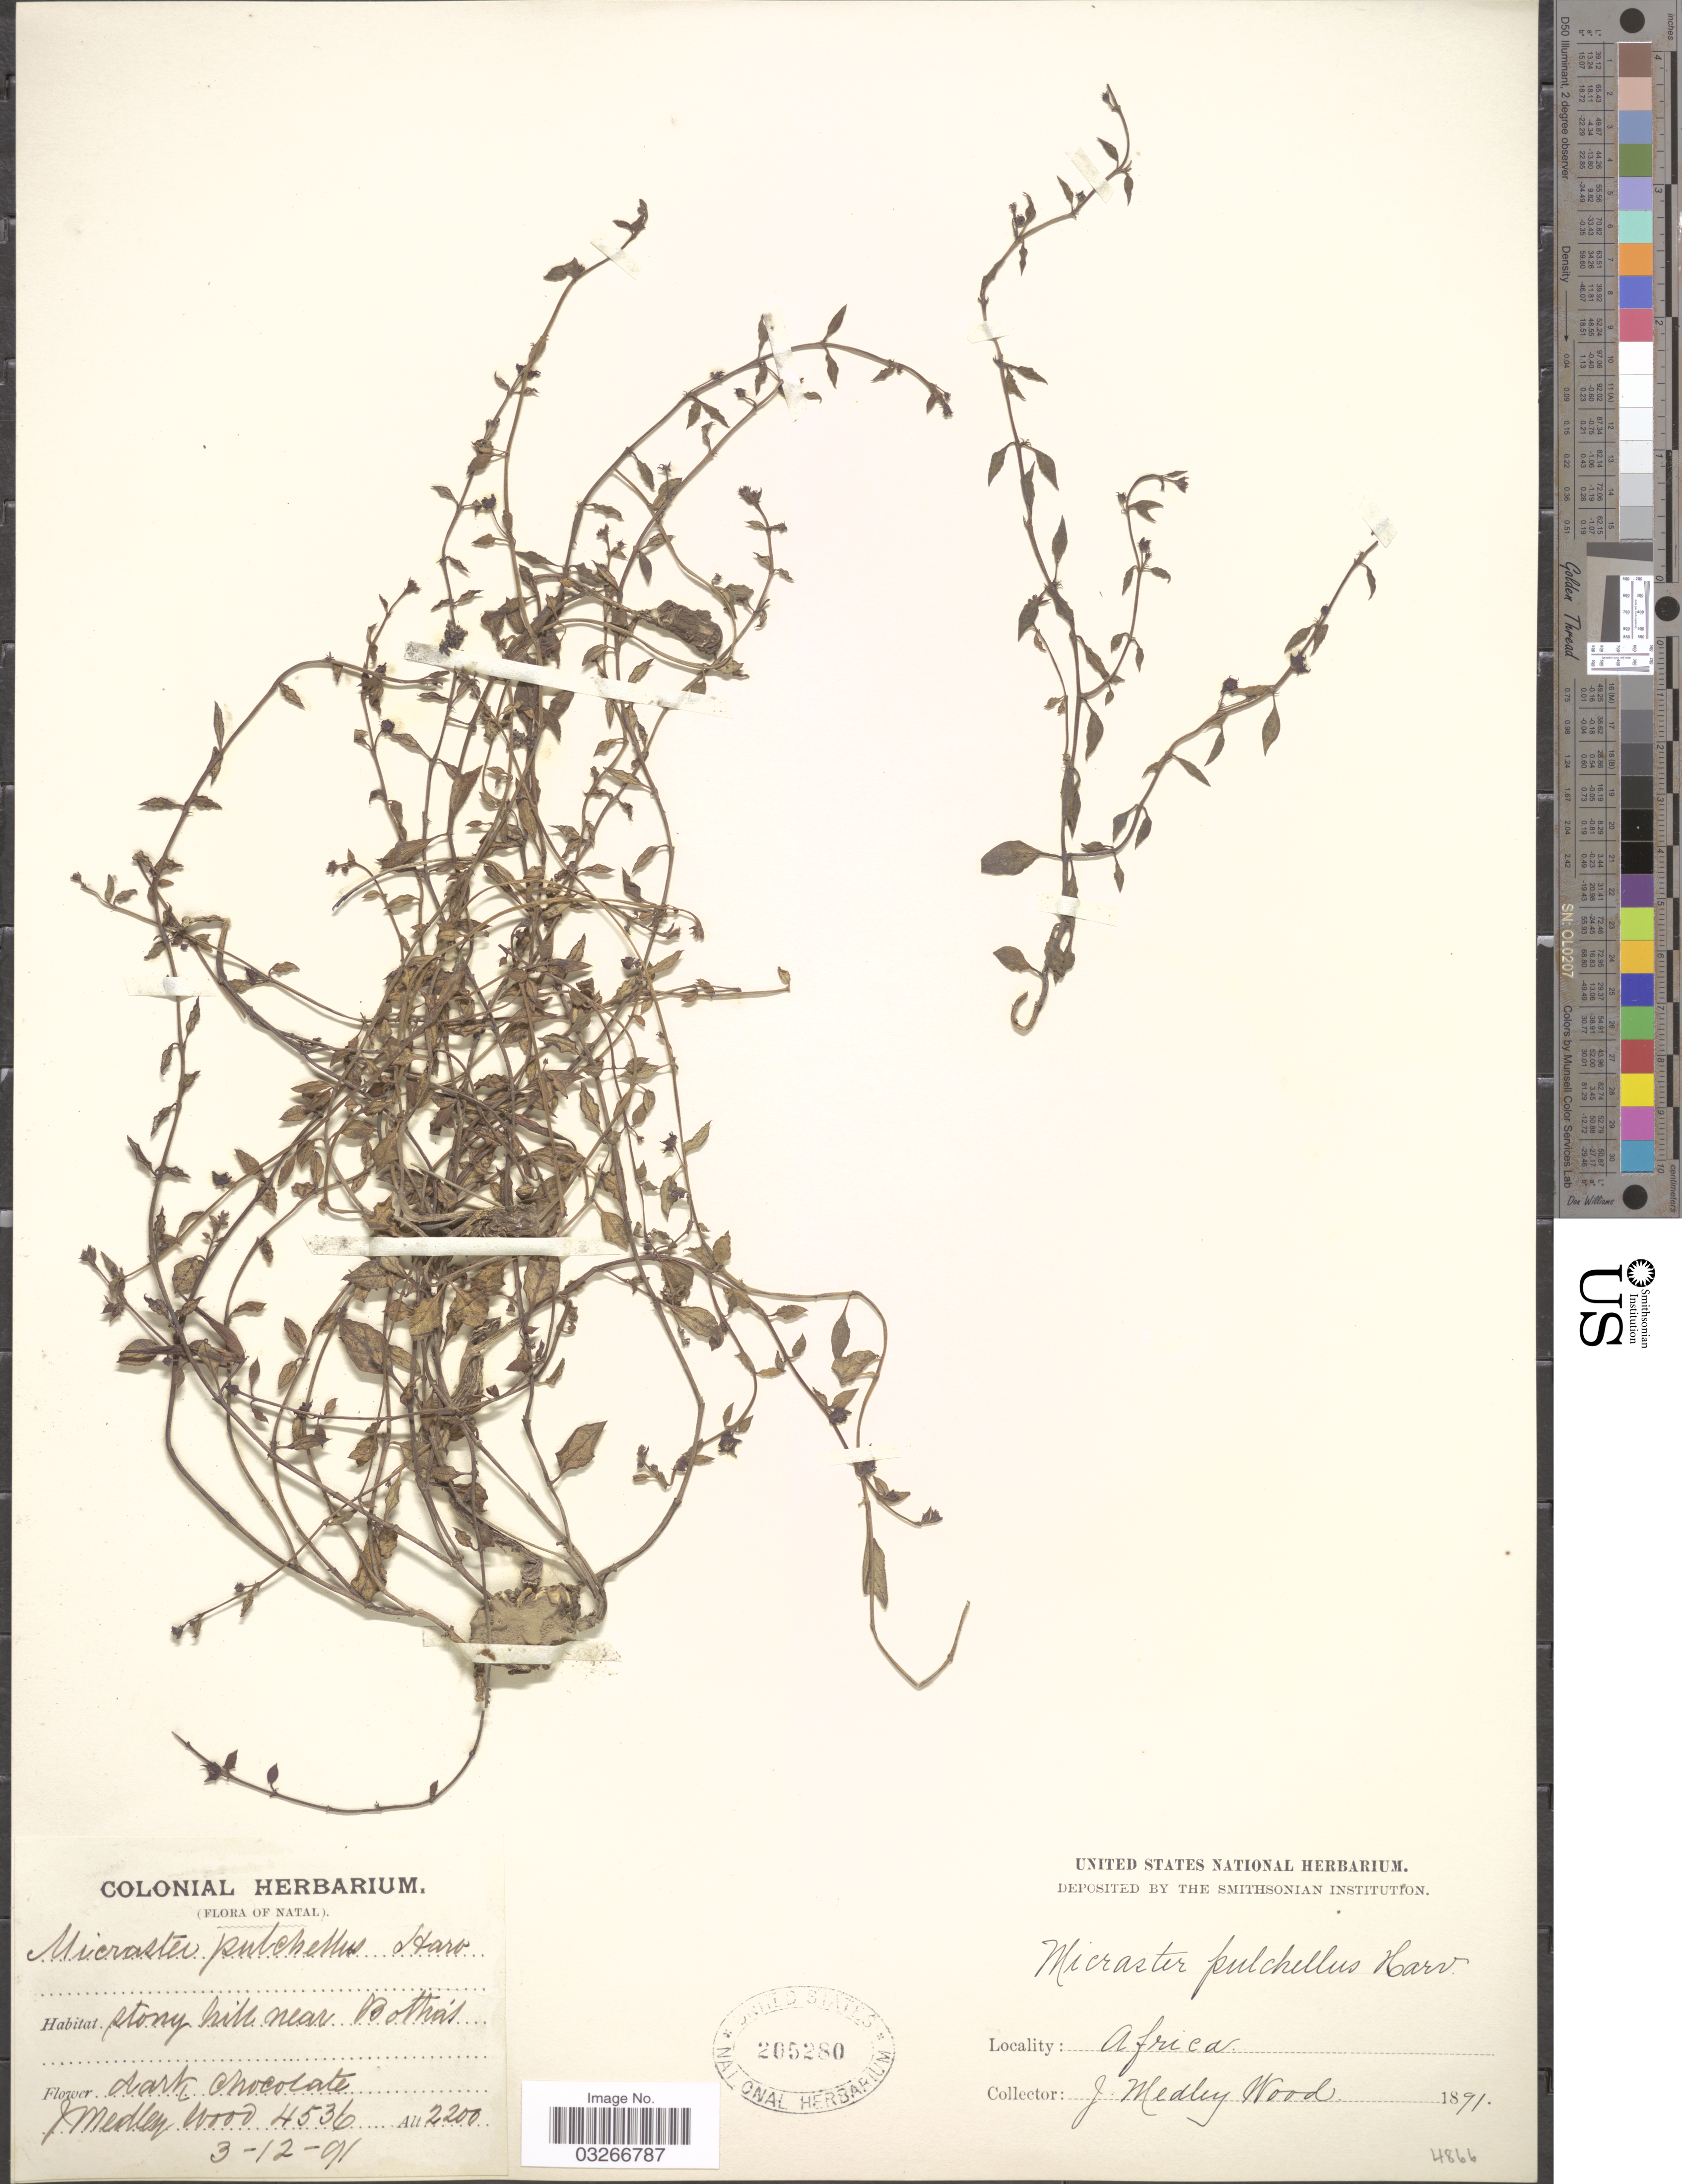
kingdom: Plantae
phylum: Tracheophyta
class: Magnoliopsida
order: Gentianales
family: Apocynaceae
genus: Brachystelma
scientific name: Brachystelma pulchellum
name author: Schltr.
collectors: J. Medley Wood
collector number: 4536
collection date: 1891-12-03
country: South Africa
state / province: KwaZulu-Natal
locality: Natal. Stony hill near Botha's.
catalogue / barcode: US 205280